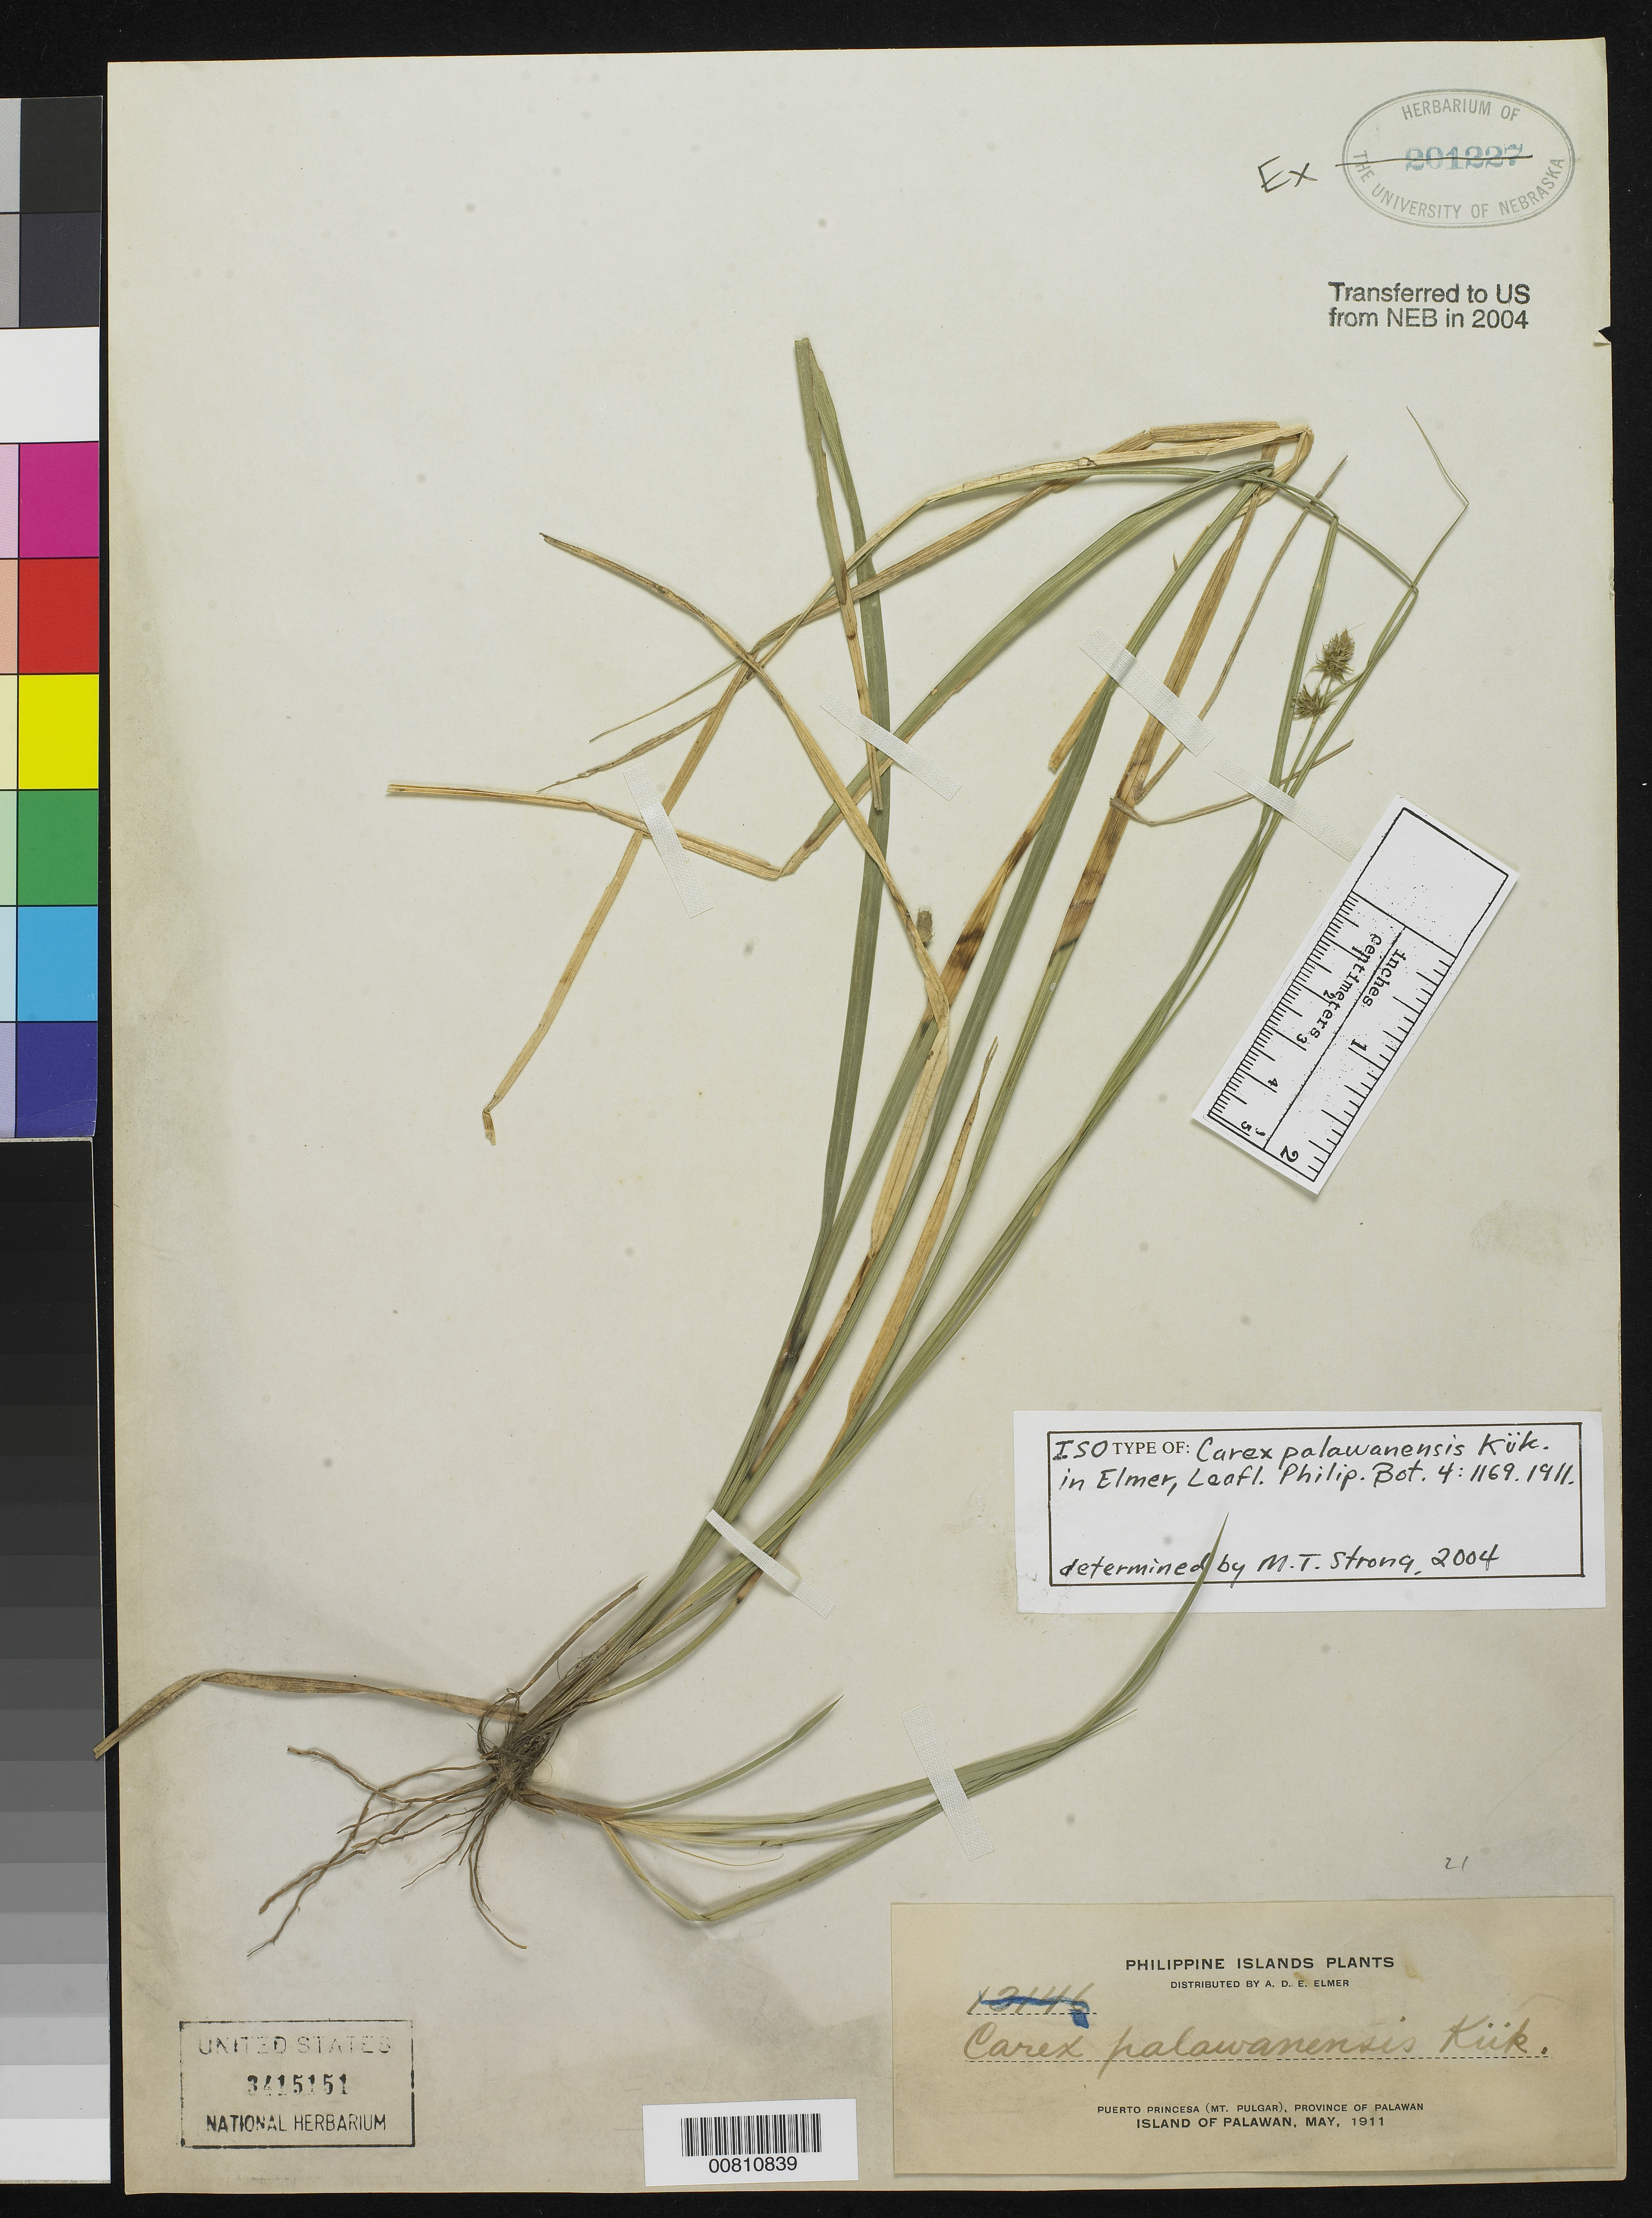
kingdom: Plantae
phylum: Tracheophyta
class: Liliopsida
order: Poales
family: Cyperaceae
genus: Carex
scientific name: Carex palawanensis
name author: Kük. in Elmer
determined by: Strong, M. T., (US), Smithsonian Institution - National Museum of Natural History (UNITED STATES)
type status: Isotype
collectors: A. D. E. Elmer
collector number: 13146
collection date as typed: May 1911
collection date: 1911-05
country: Philippines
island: Palawan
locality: Puerto Princesa (Mt. Pulgar), Province of Palawan, Island of Palawan.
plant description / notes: Ex Herb. Univ. Nebraska, transferred to US from NEB in 2004.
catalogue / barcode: US 3415151